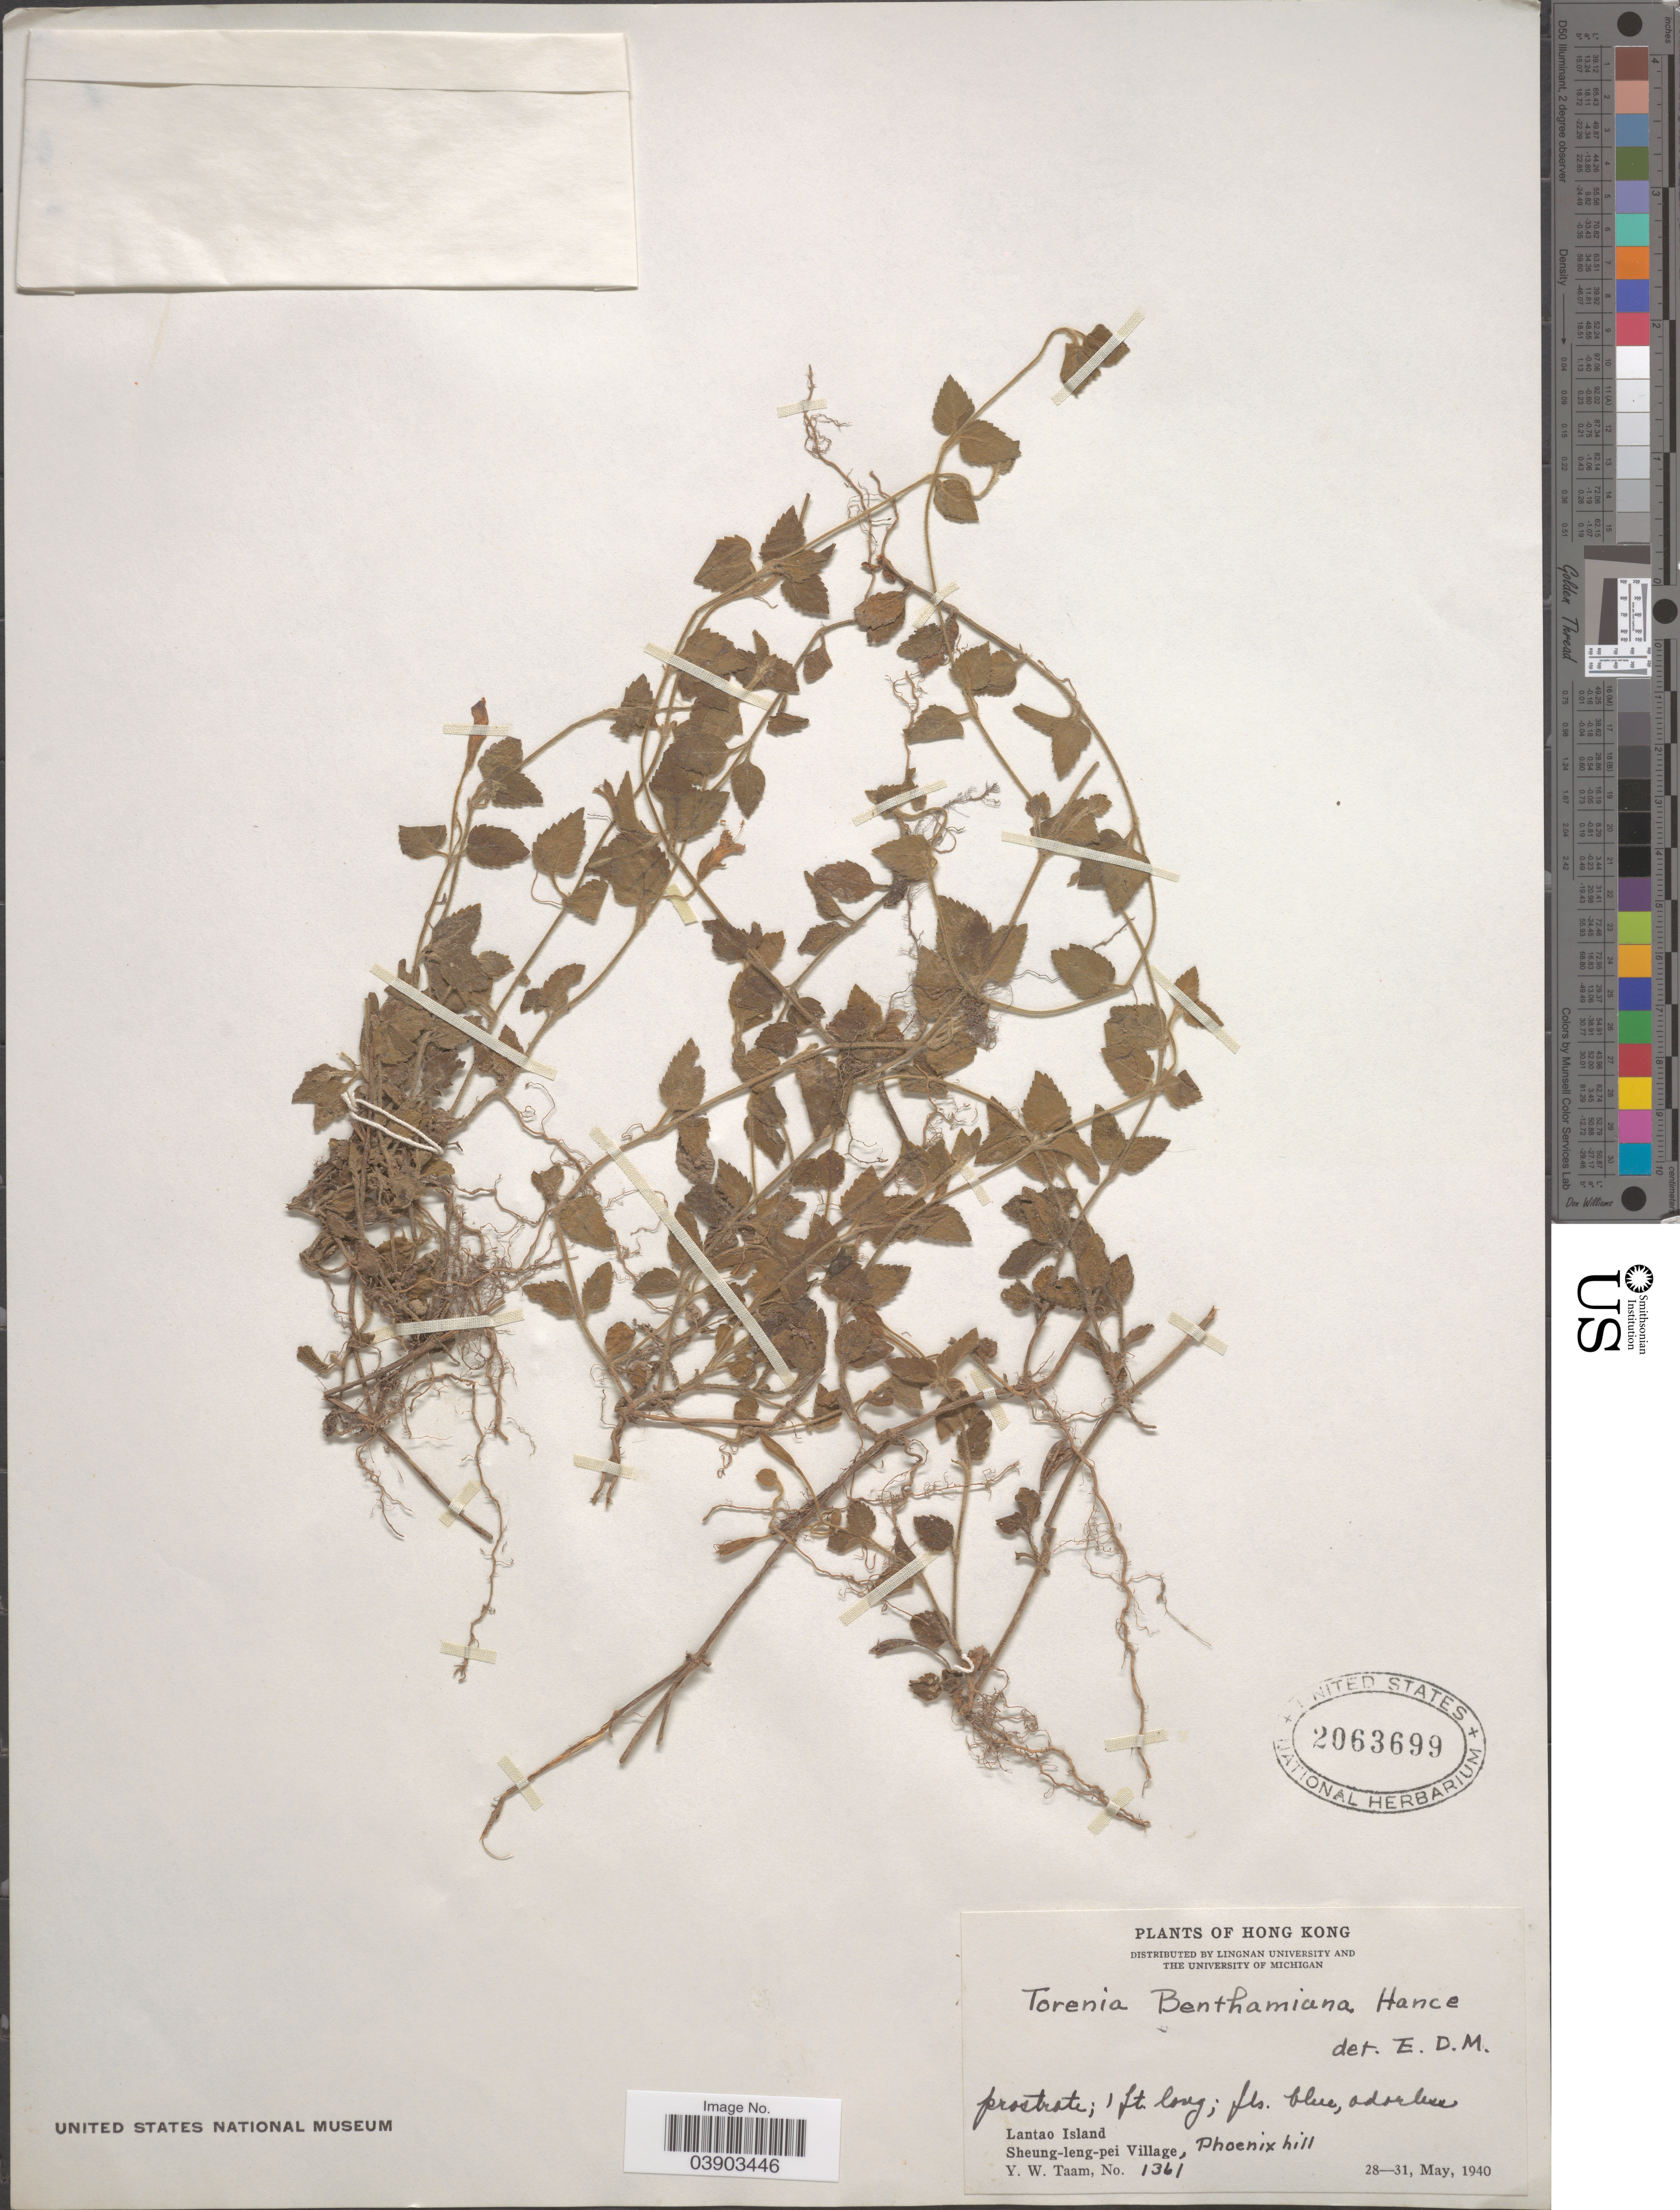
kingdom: Plantae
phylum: Tracheophyta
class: Magnoliopsida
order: Lamiales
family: Linderniaceae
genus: Torenia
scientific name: Torenia benthamiana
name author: Hance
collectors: Y. W. Taam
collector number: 1361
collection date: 1940-05-28/1940-05-31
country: China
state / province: Hong Kong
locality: Lantao Island, Sheung-leng-pei Village, Phoenix hill.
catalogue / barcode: US 2063699